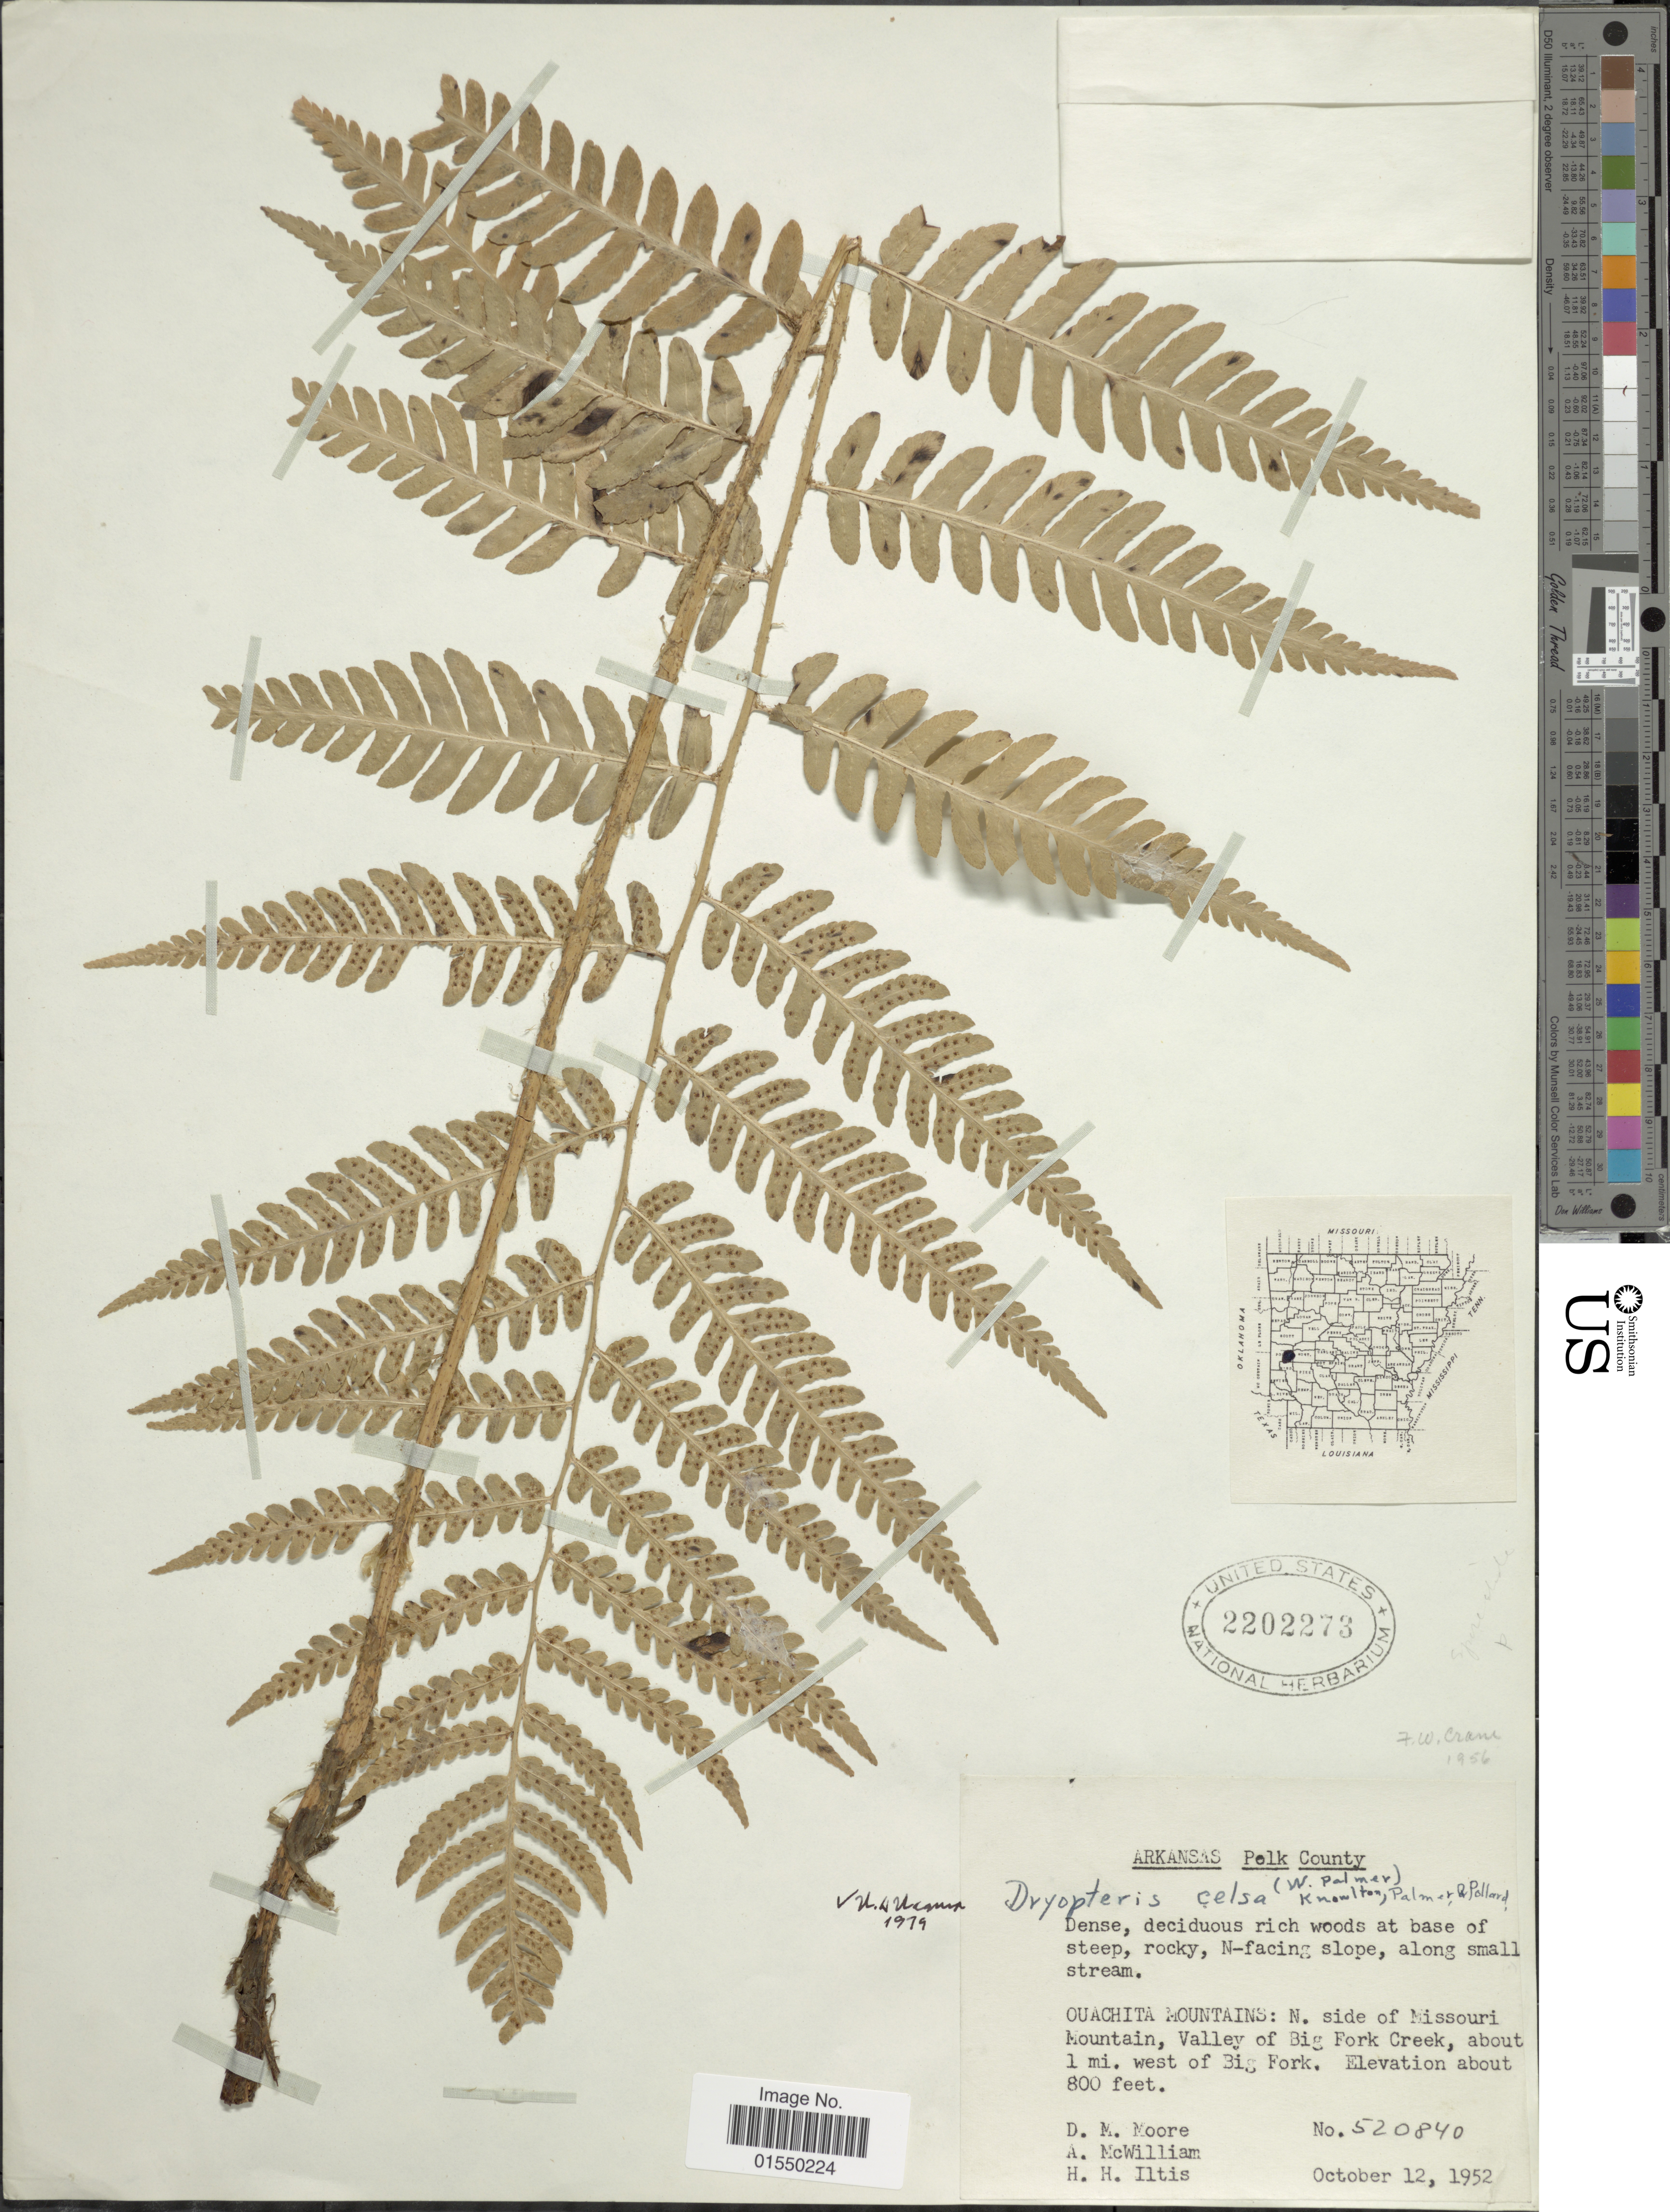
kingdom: Plantae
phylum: Tracheophyta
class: Polypodiopsida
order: Polypodiales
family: Dryopteridaceae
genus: Dryopteris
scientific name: Dryopteris celsa (W. Palmer) Knowlt., W. Palmer & C.L. Pollard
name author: (W. Palmer) Knowlt. et al.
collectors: D. Moore, A. McWilliam & H. H. Iltis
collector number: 520840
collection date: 1952-10-12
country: United States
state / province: Arkansas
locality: Polk County, Ouachita Mountains: N. side of Missouri Mountain, Valley of Big Fork Creek, about 1 mi. west of Big Fork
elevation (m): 244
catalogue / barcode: US 2202273